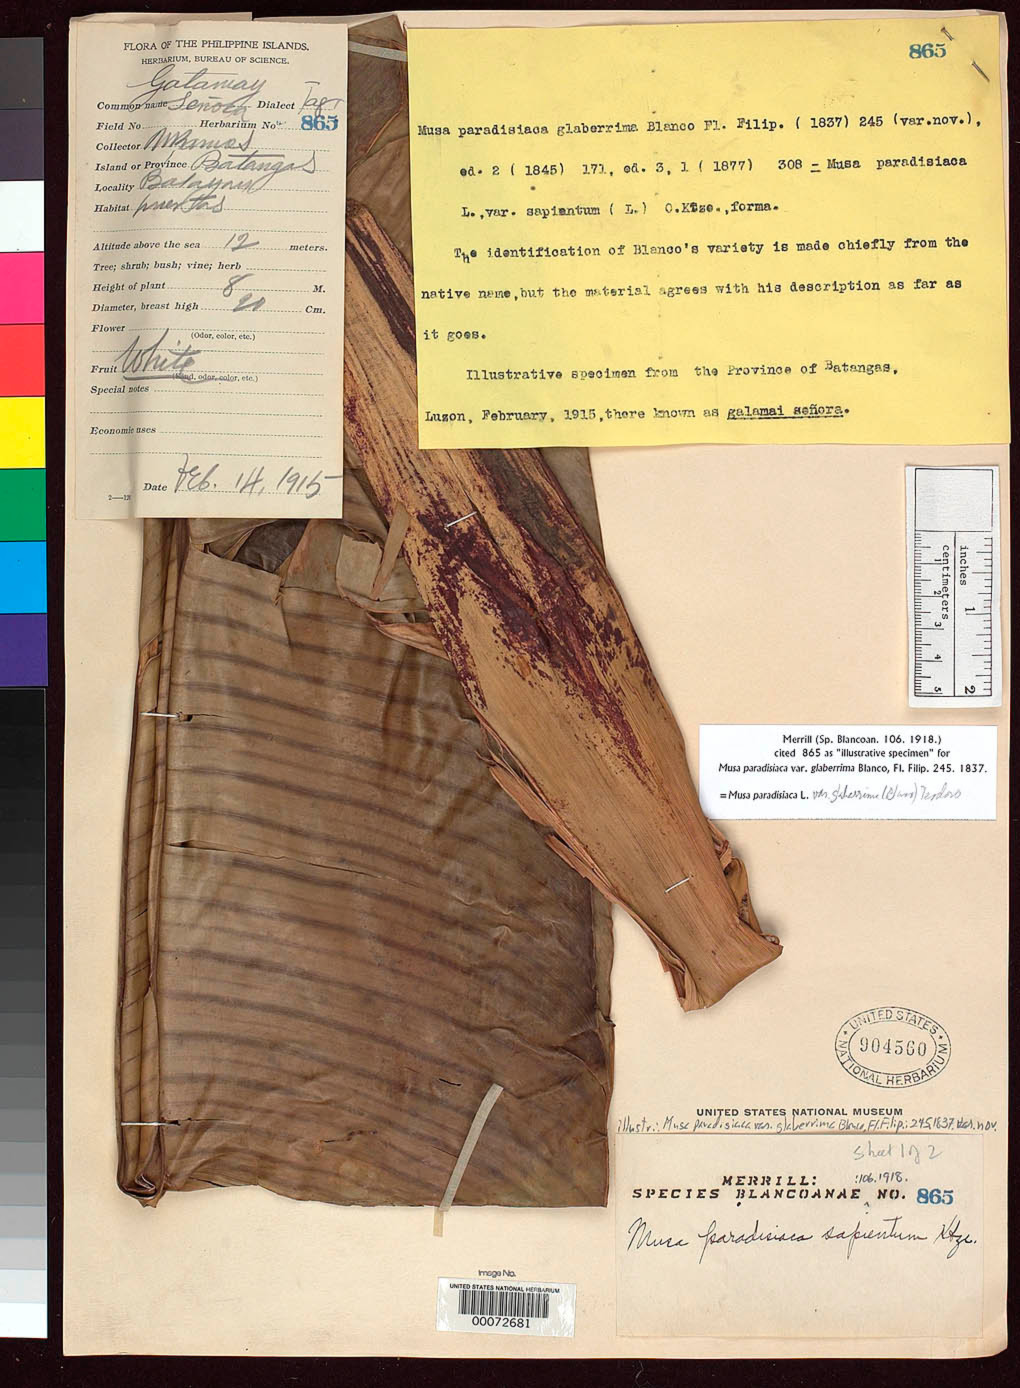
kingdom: Plantae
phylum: Tracheophyta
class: Liliopsida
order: Zingiberales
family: Musaceae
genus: Musa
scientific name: Musa x paradisiaca var. glaberrima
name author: Blanco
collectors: M. Ramos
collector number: Sp. Blancoan. 0865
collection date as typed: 14 Feb 1915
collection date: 1915-02-14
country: Philippines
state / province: Calabarzon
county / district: Batangas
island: Luzon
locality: Balayan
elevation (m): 12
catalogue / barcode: US 904560